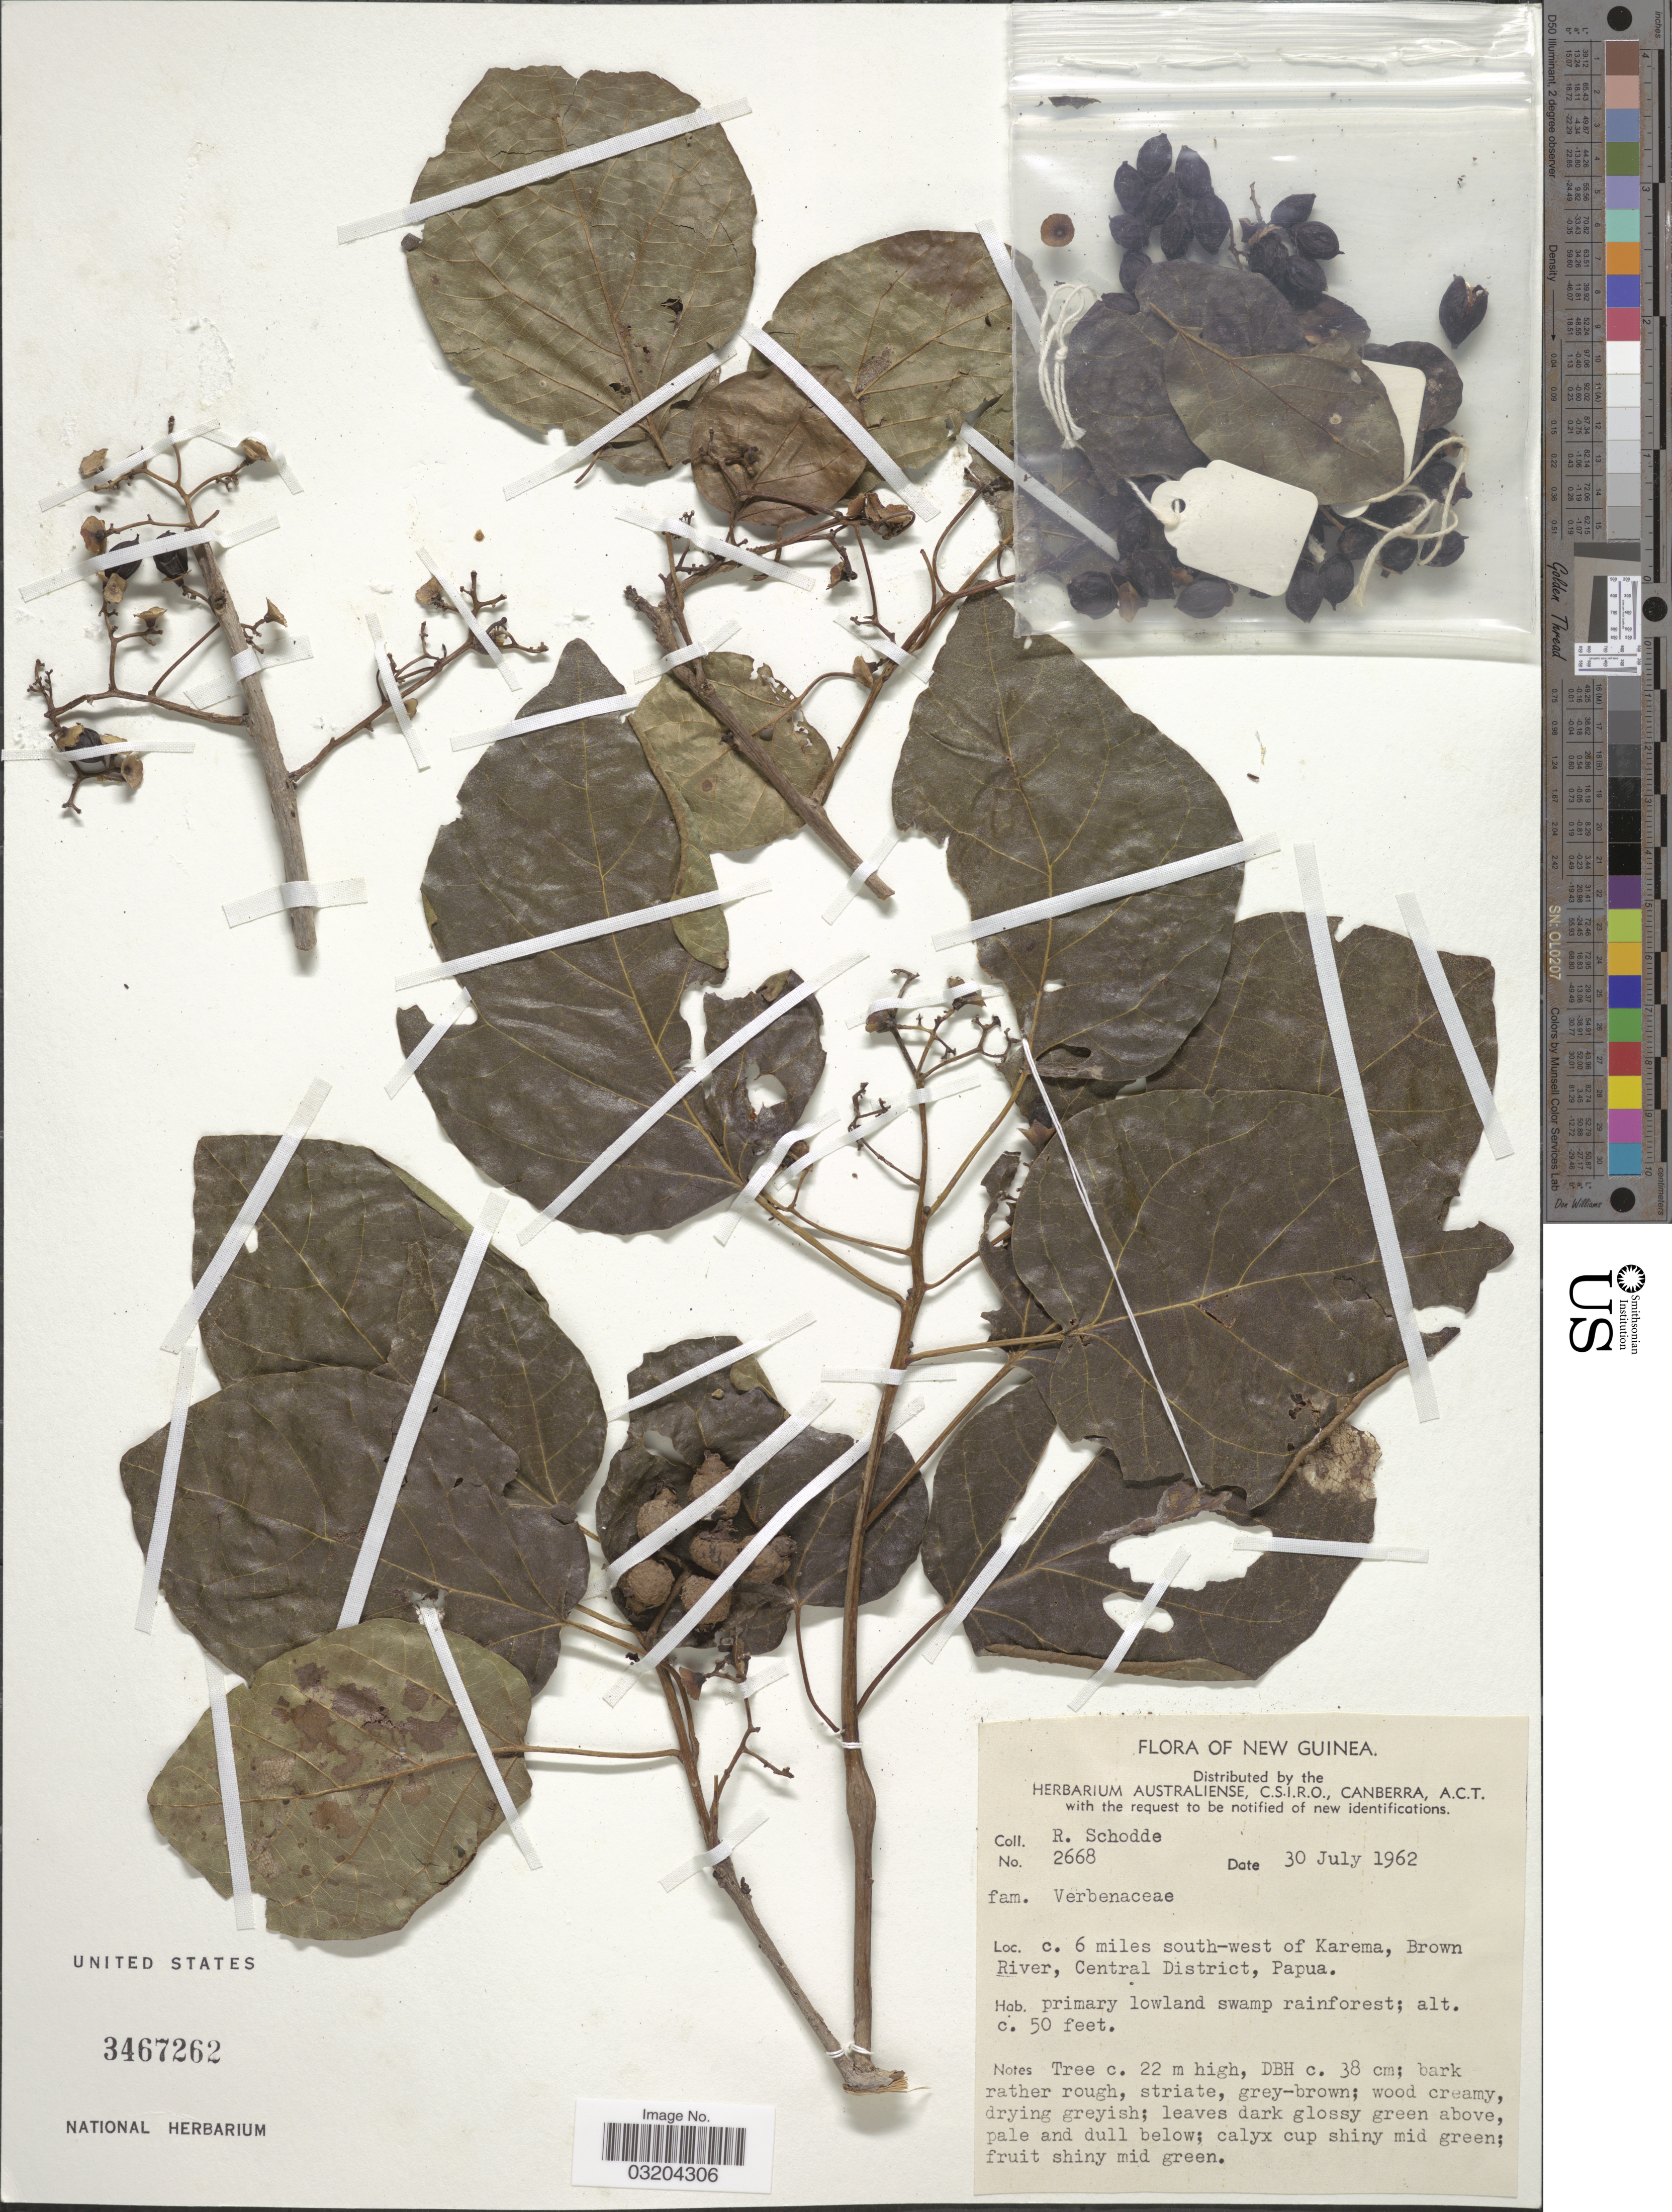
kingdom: Plantae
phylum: Tracheophyta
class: Magnoliopsida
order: Lamiales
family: Verbenaceae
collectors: R. Schodde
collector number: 2668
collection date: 1962-07-30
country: Papua New Guinea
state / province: Central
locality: New Guinea. c. 6 miles south-west of Karema, Brown River, Papua.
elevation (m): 15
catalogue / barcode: US 3467262